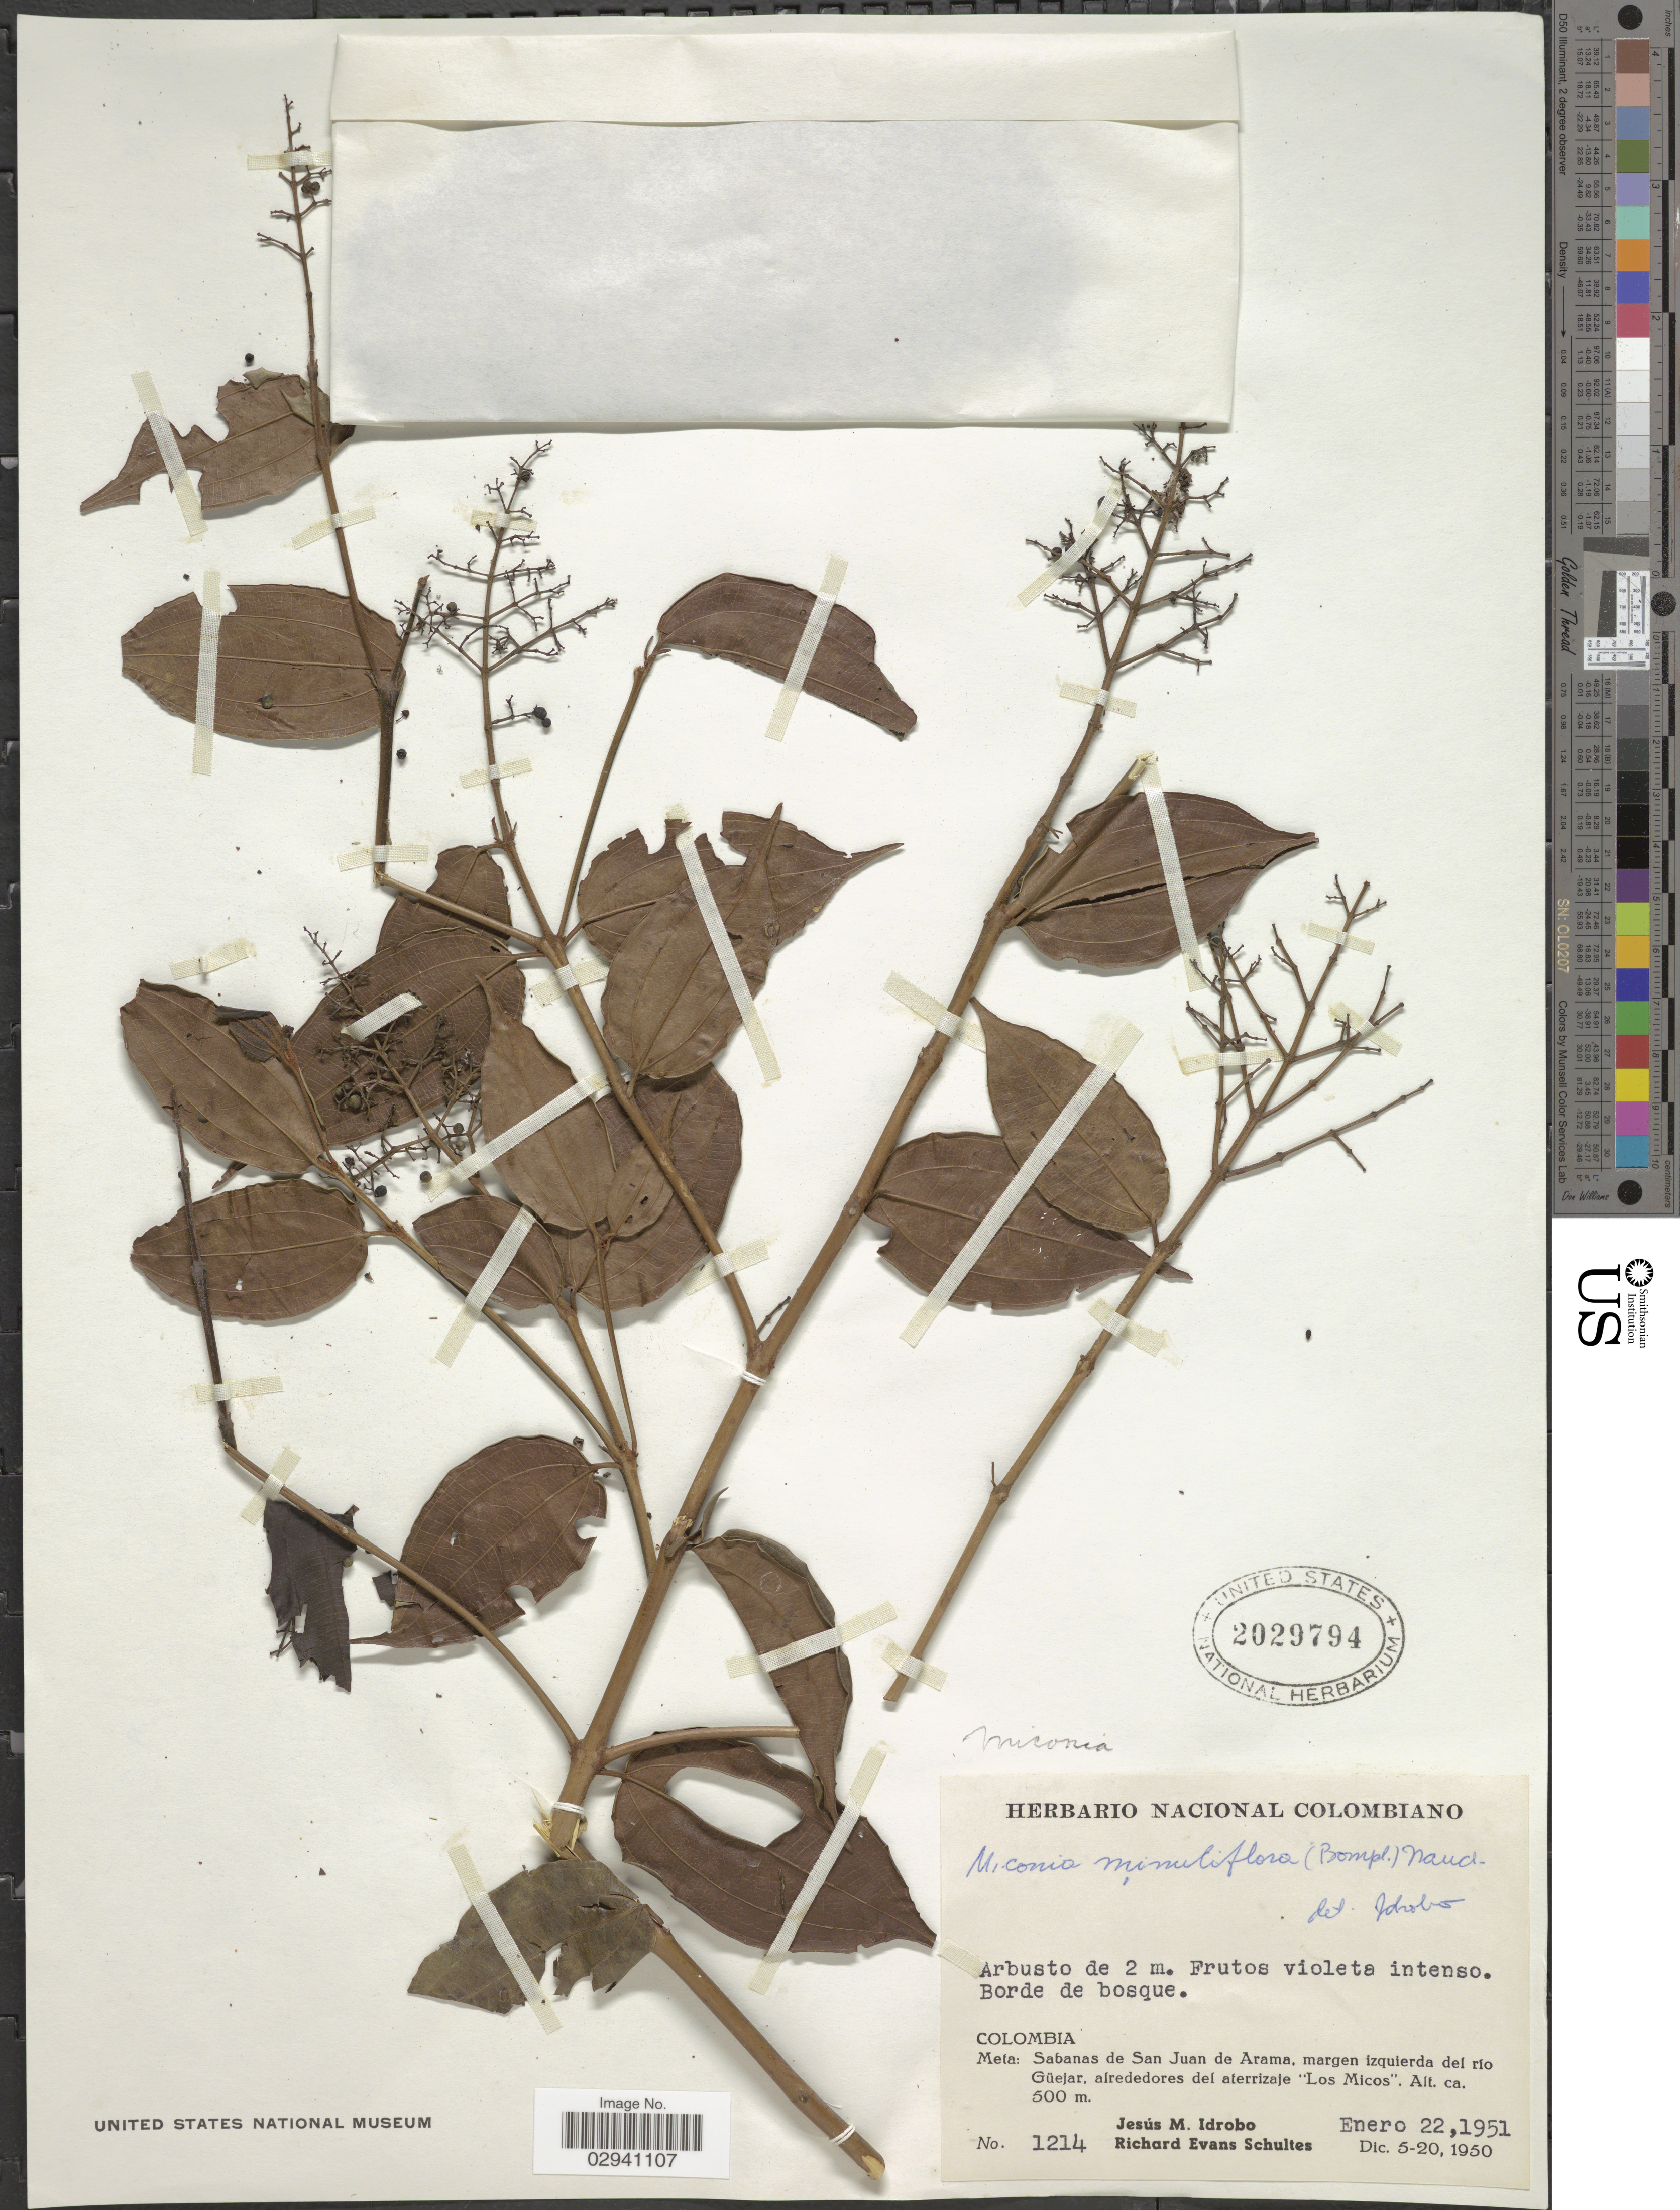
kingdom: Plantae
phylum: Tracheophyta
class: Magnoliopsida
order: Myrtales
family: Melastomataceae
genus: Miconia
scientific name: Miconia minutiflora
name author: (Bonpl.) DC.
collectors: J. M. Idrobo & R. E. Schultes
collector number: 1214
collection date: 1951-01-22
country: Colombia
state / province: Meta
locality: Meta: Sabanas de San Juan de Arama, margen izquierda del río Güejar, alrededores del aterrizaje "Los Micos".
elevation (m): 500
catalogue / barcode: US 2029794